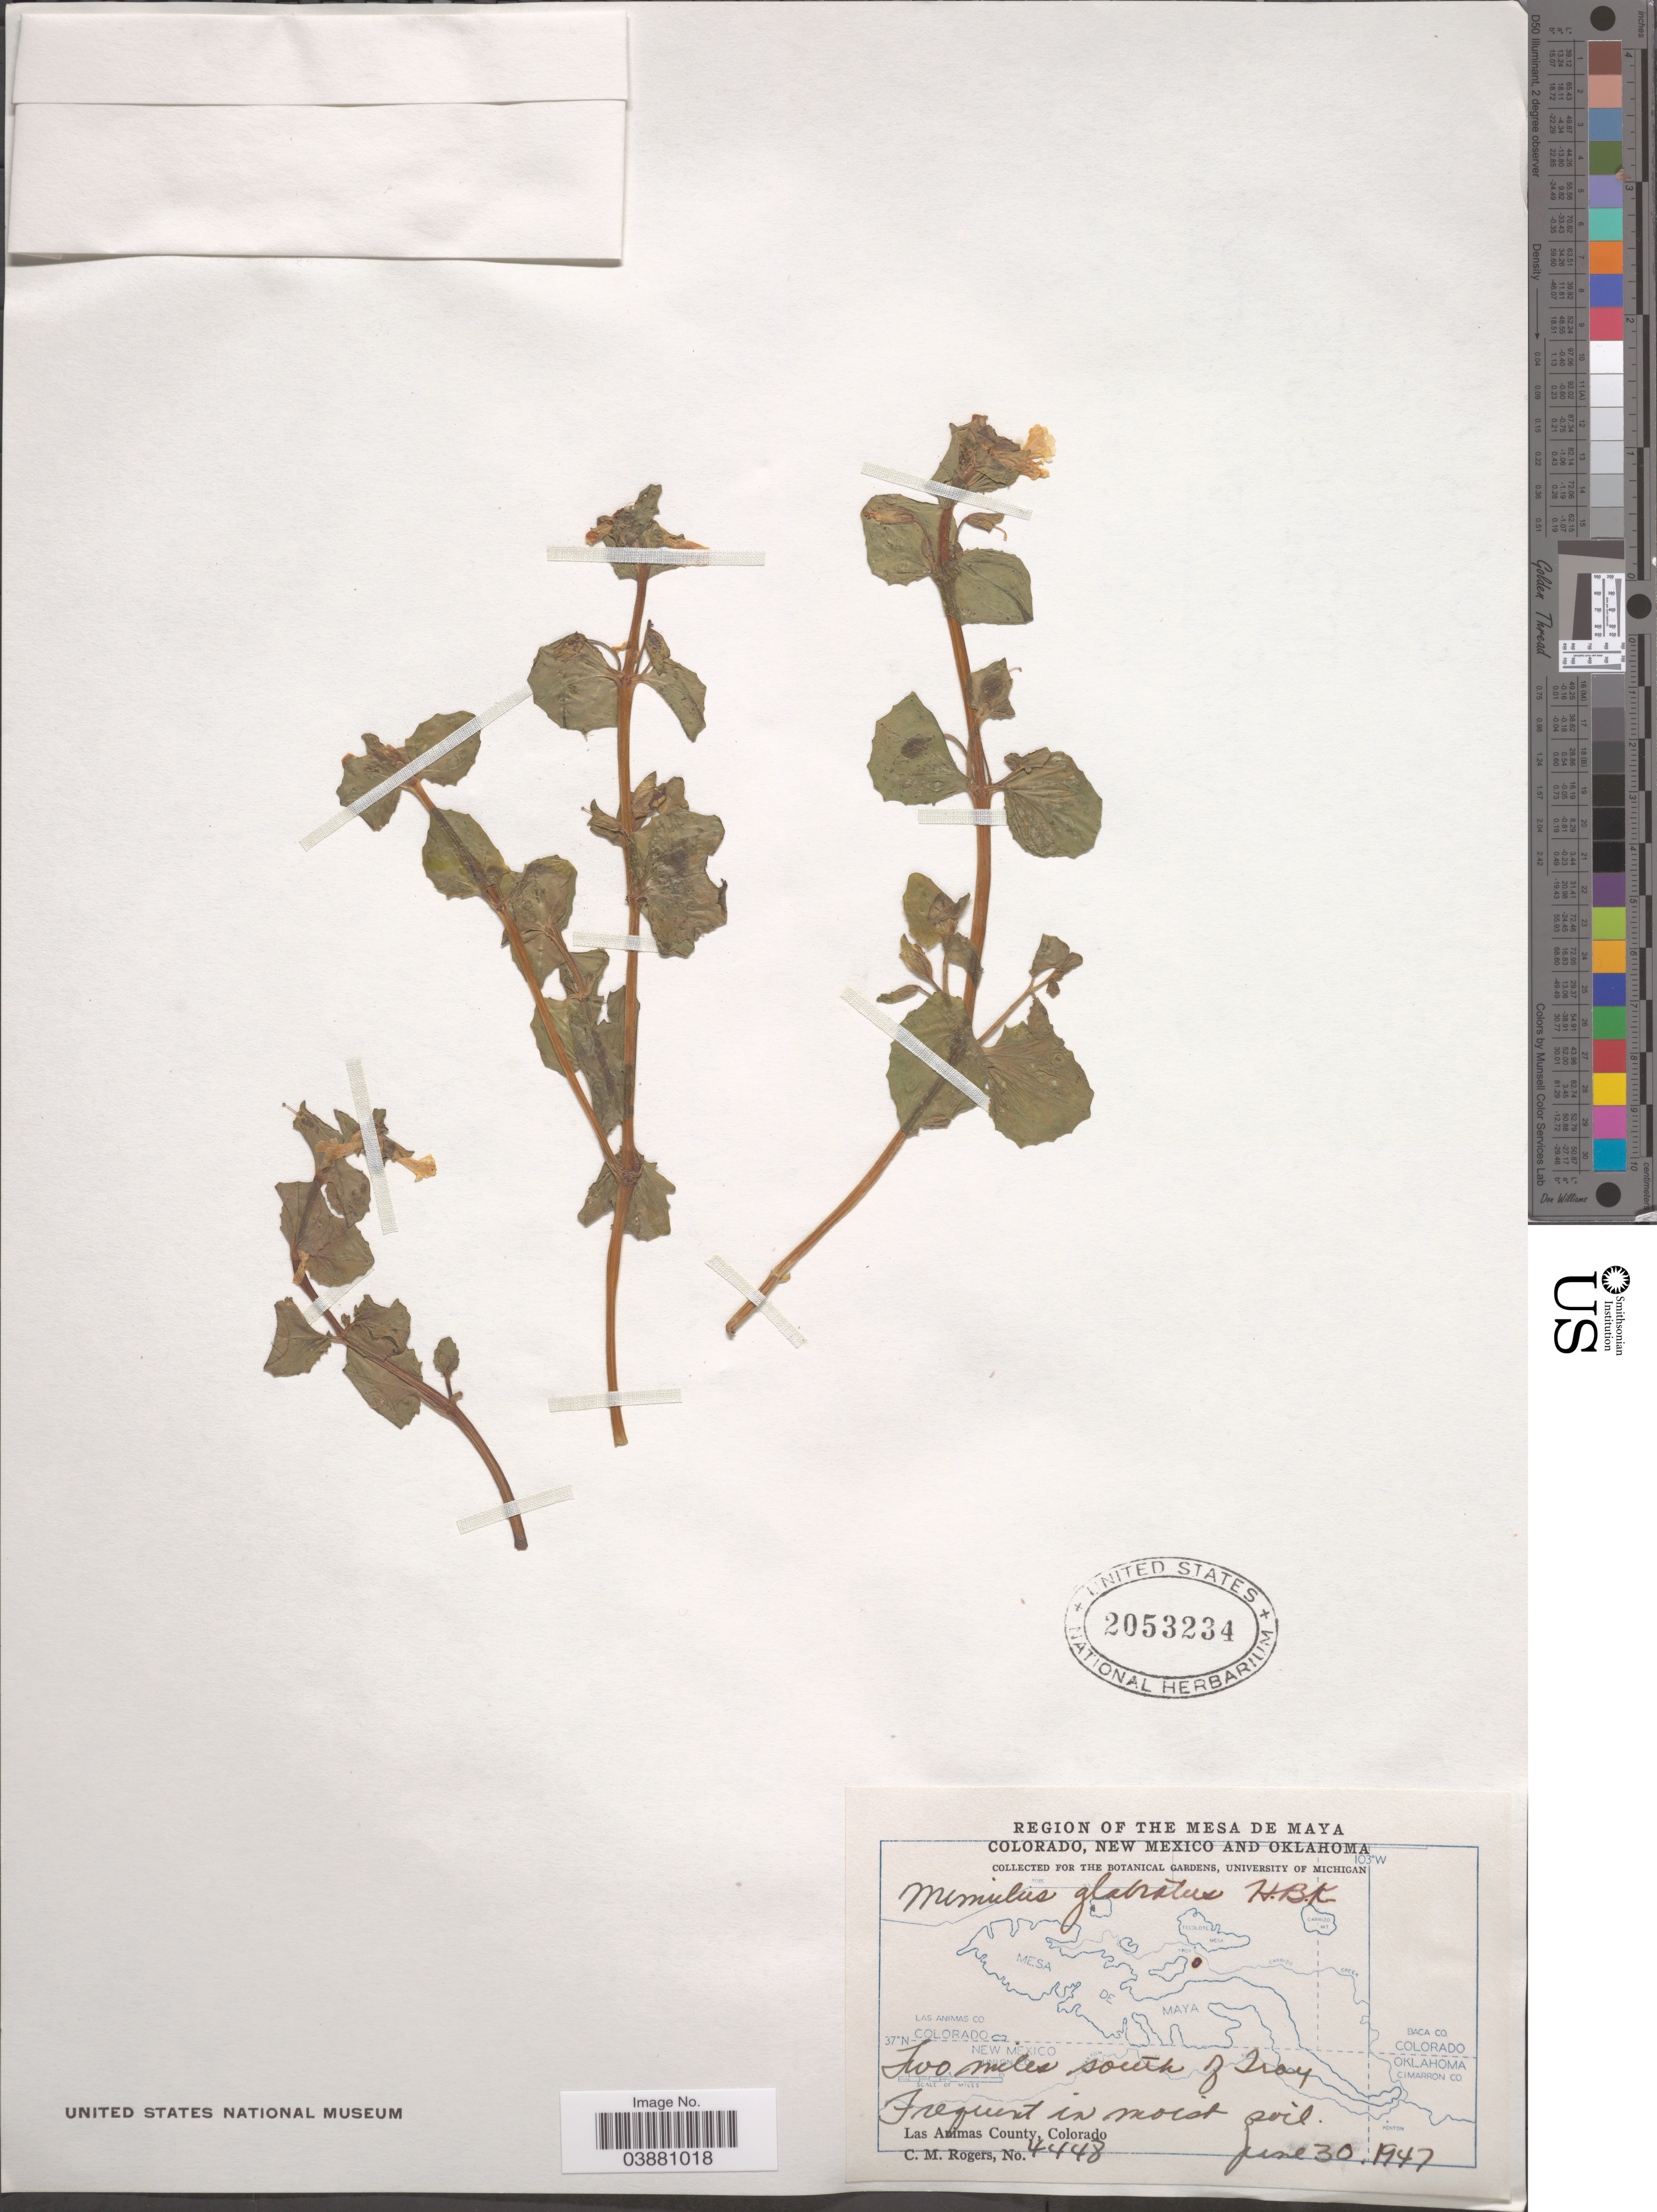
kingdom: Plantae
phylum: Tracheophyta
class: Magnoliopsida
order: Lamiales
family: Phrymaceae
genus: Mimulus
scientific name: Mimulus glabratus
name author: Kunth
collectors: C. M. Rogers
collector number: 4448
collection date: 1947-06-30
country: United States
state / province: Colorado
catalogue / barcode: US 2053234